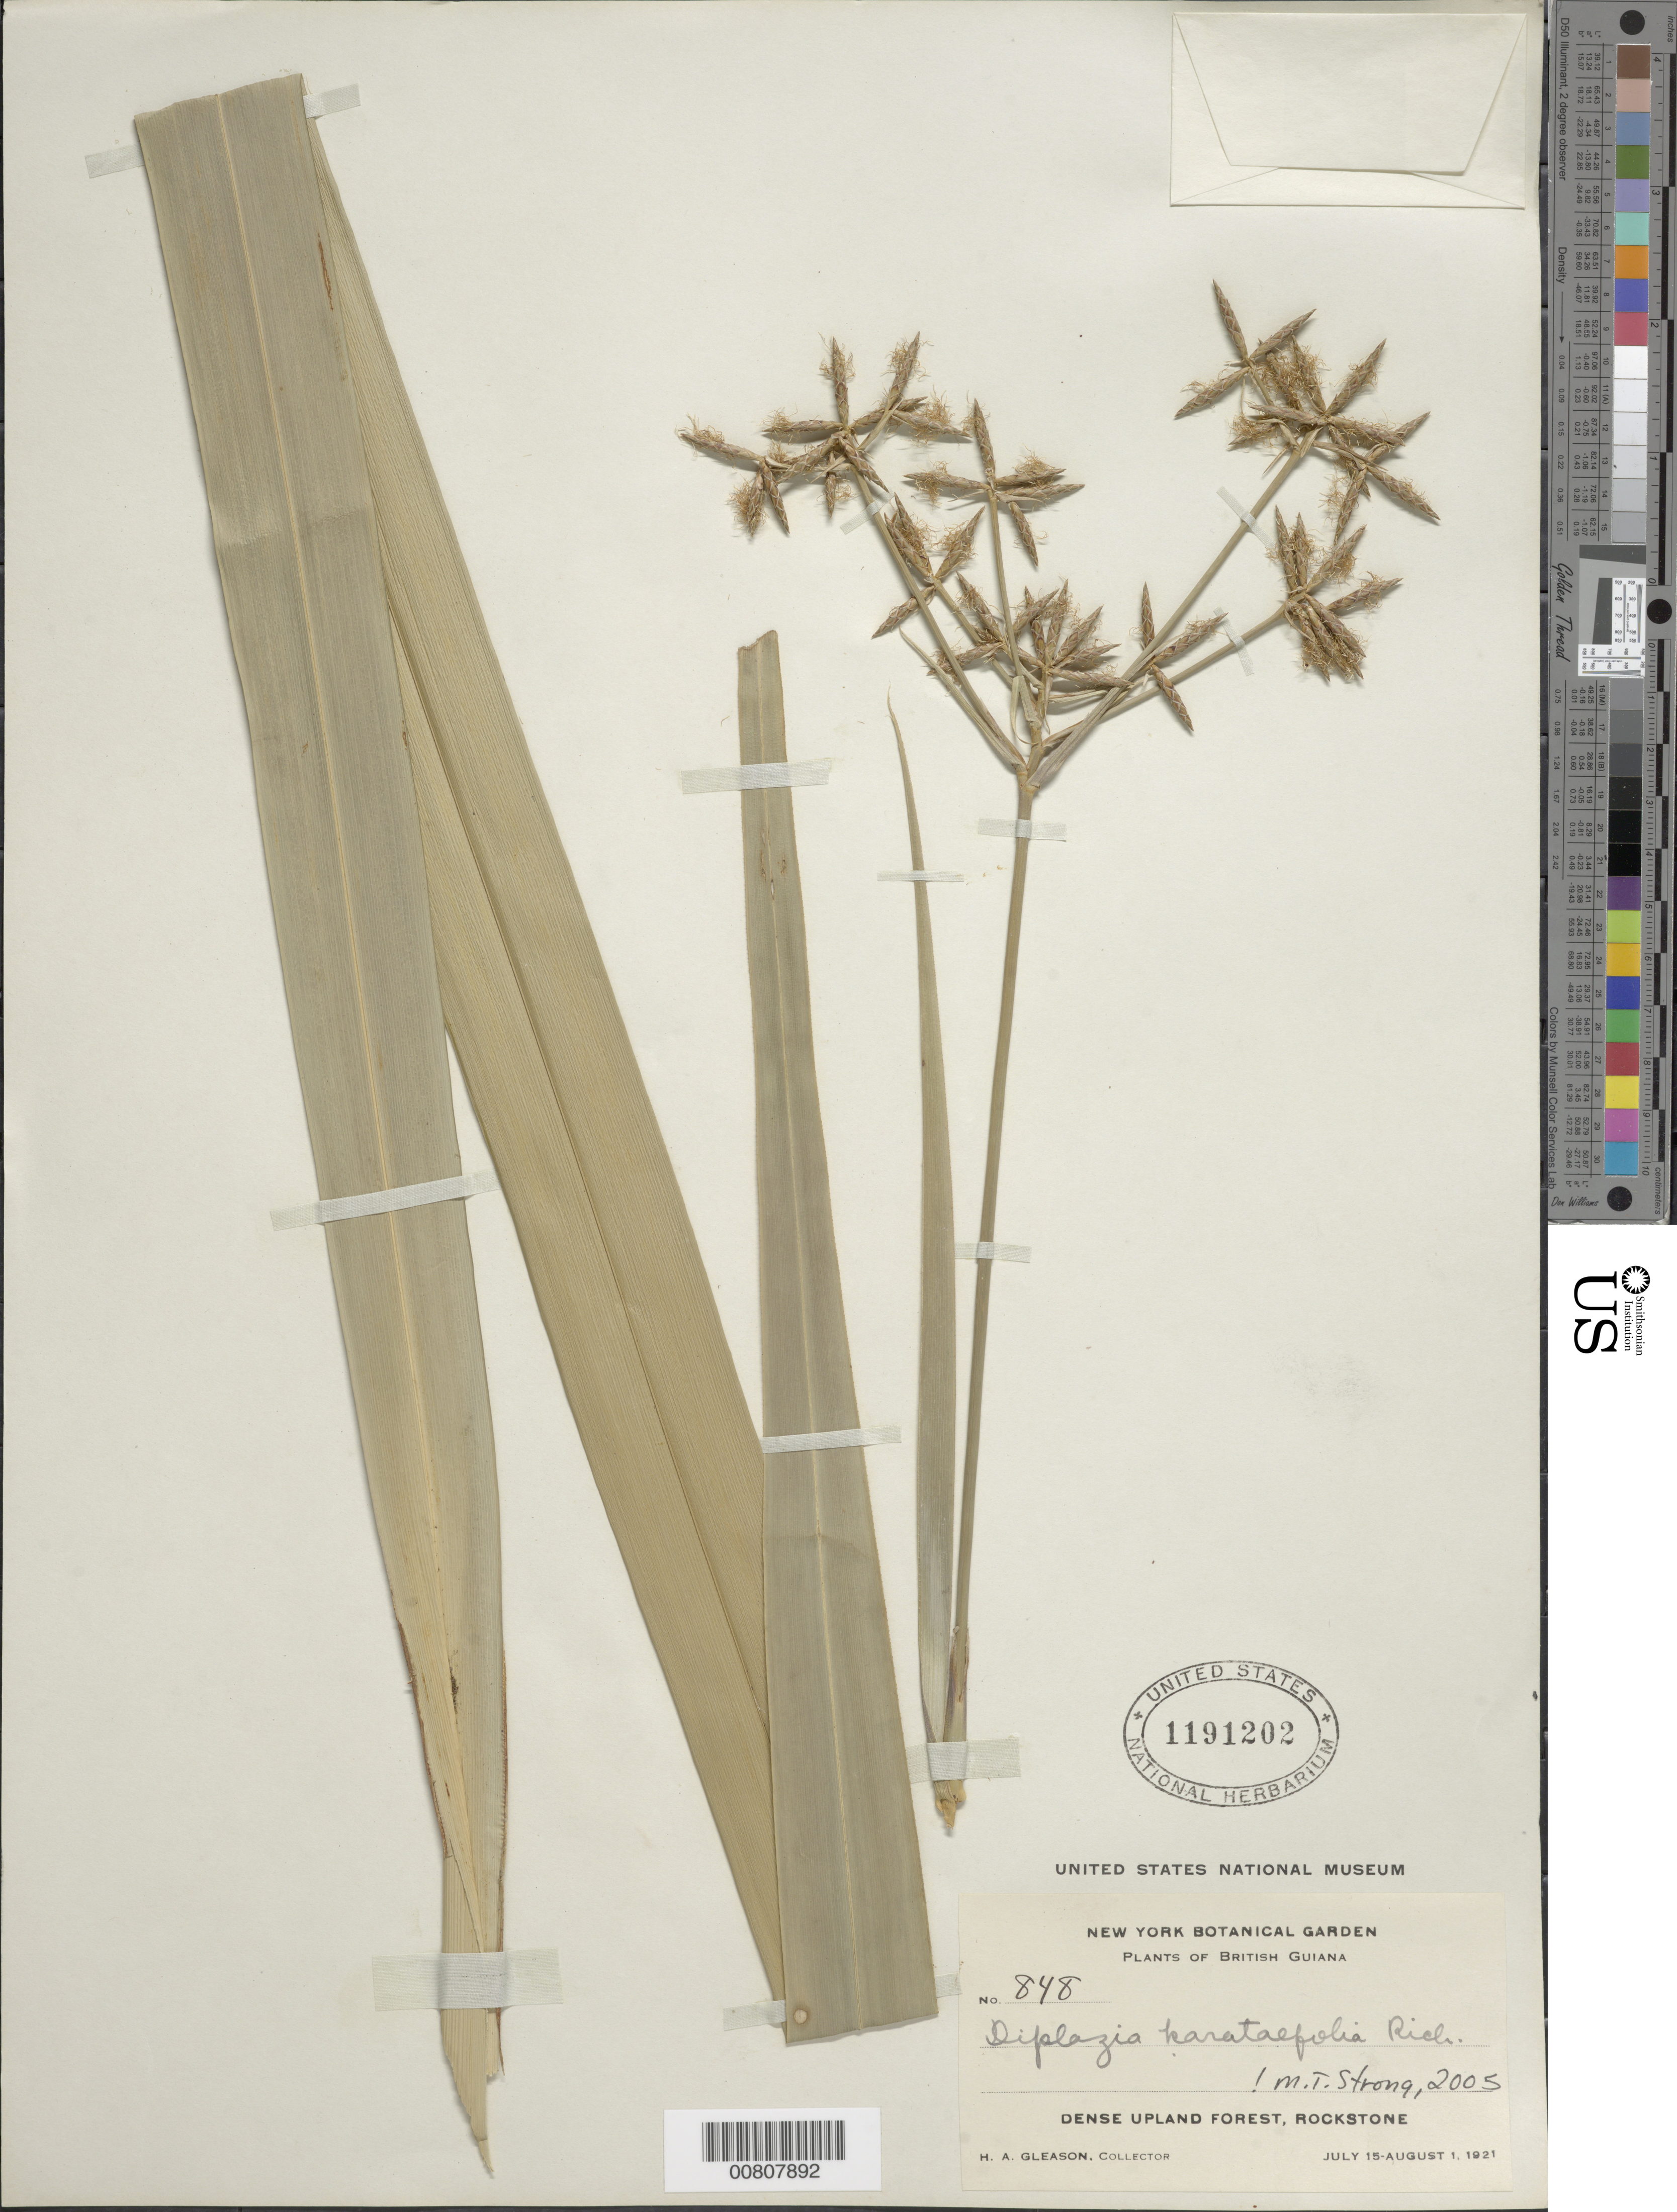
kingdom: Plantae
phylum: Tracheophyta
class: Liliopsida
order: Poales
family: Cyperaceae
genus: Diplasia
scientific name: Diplasia karatifolia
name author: Rich.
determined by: Strong, M. T., (US), Smithsonian Institution - National Museum of Natural History (UNITED STATES)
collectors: H. A. Gleason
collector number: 848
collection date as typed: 15-Jul-21 to 1-Aug-21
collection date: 1921-07-15/1921-08-01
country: Guyana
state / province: U. Demerara-Berbice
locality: Rockstone, in and about the village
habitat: Dense upland forest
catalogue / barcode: US 1191202